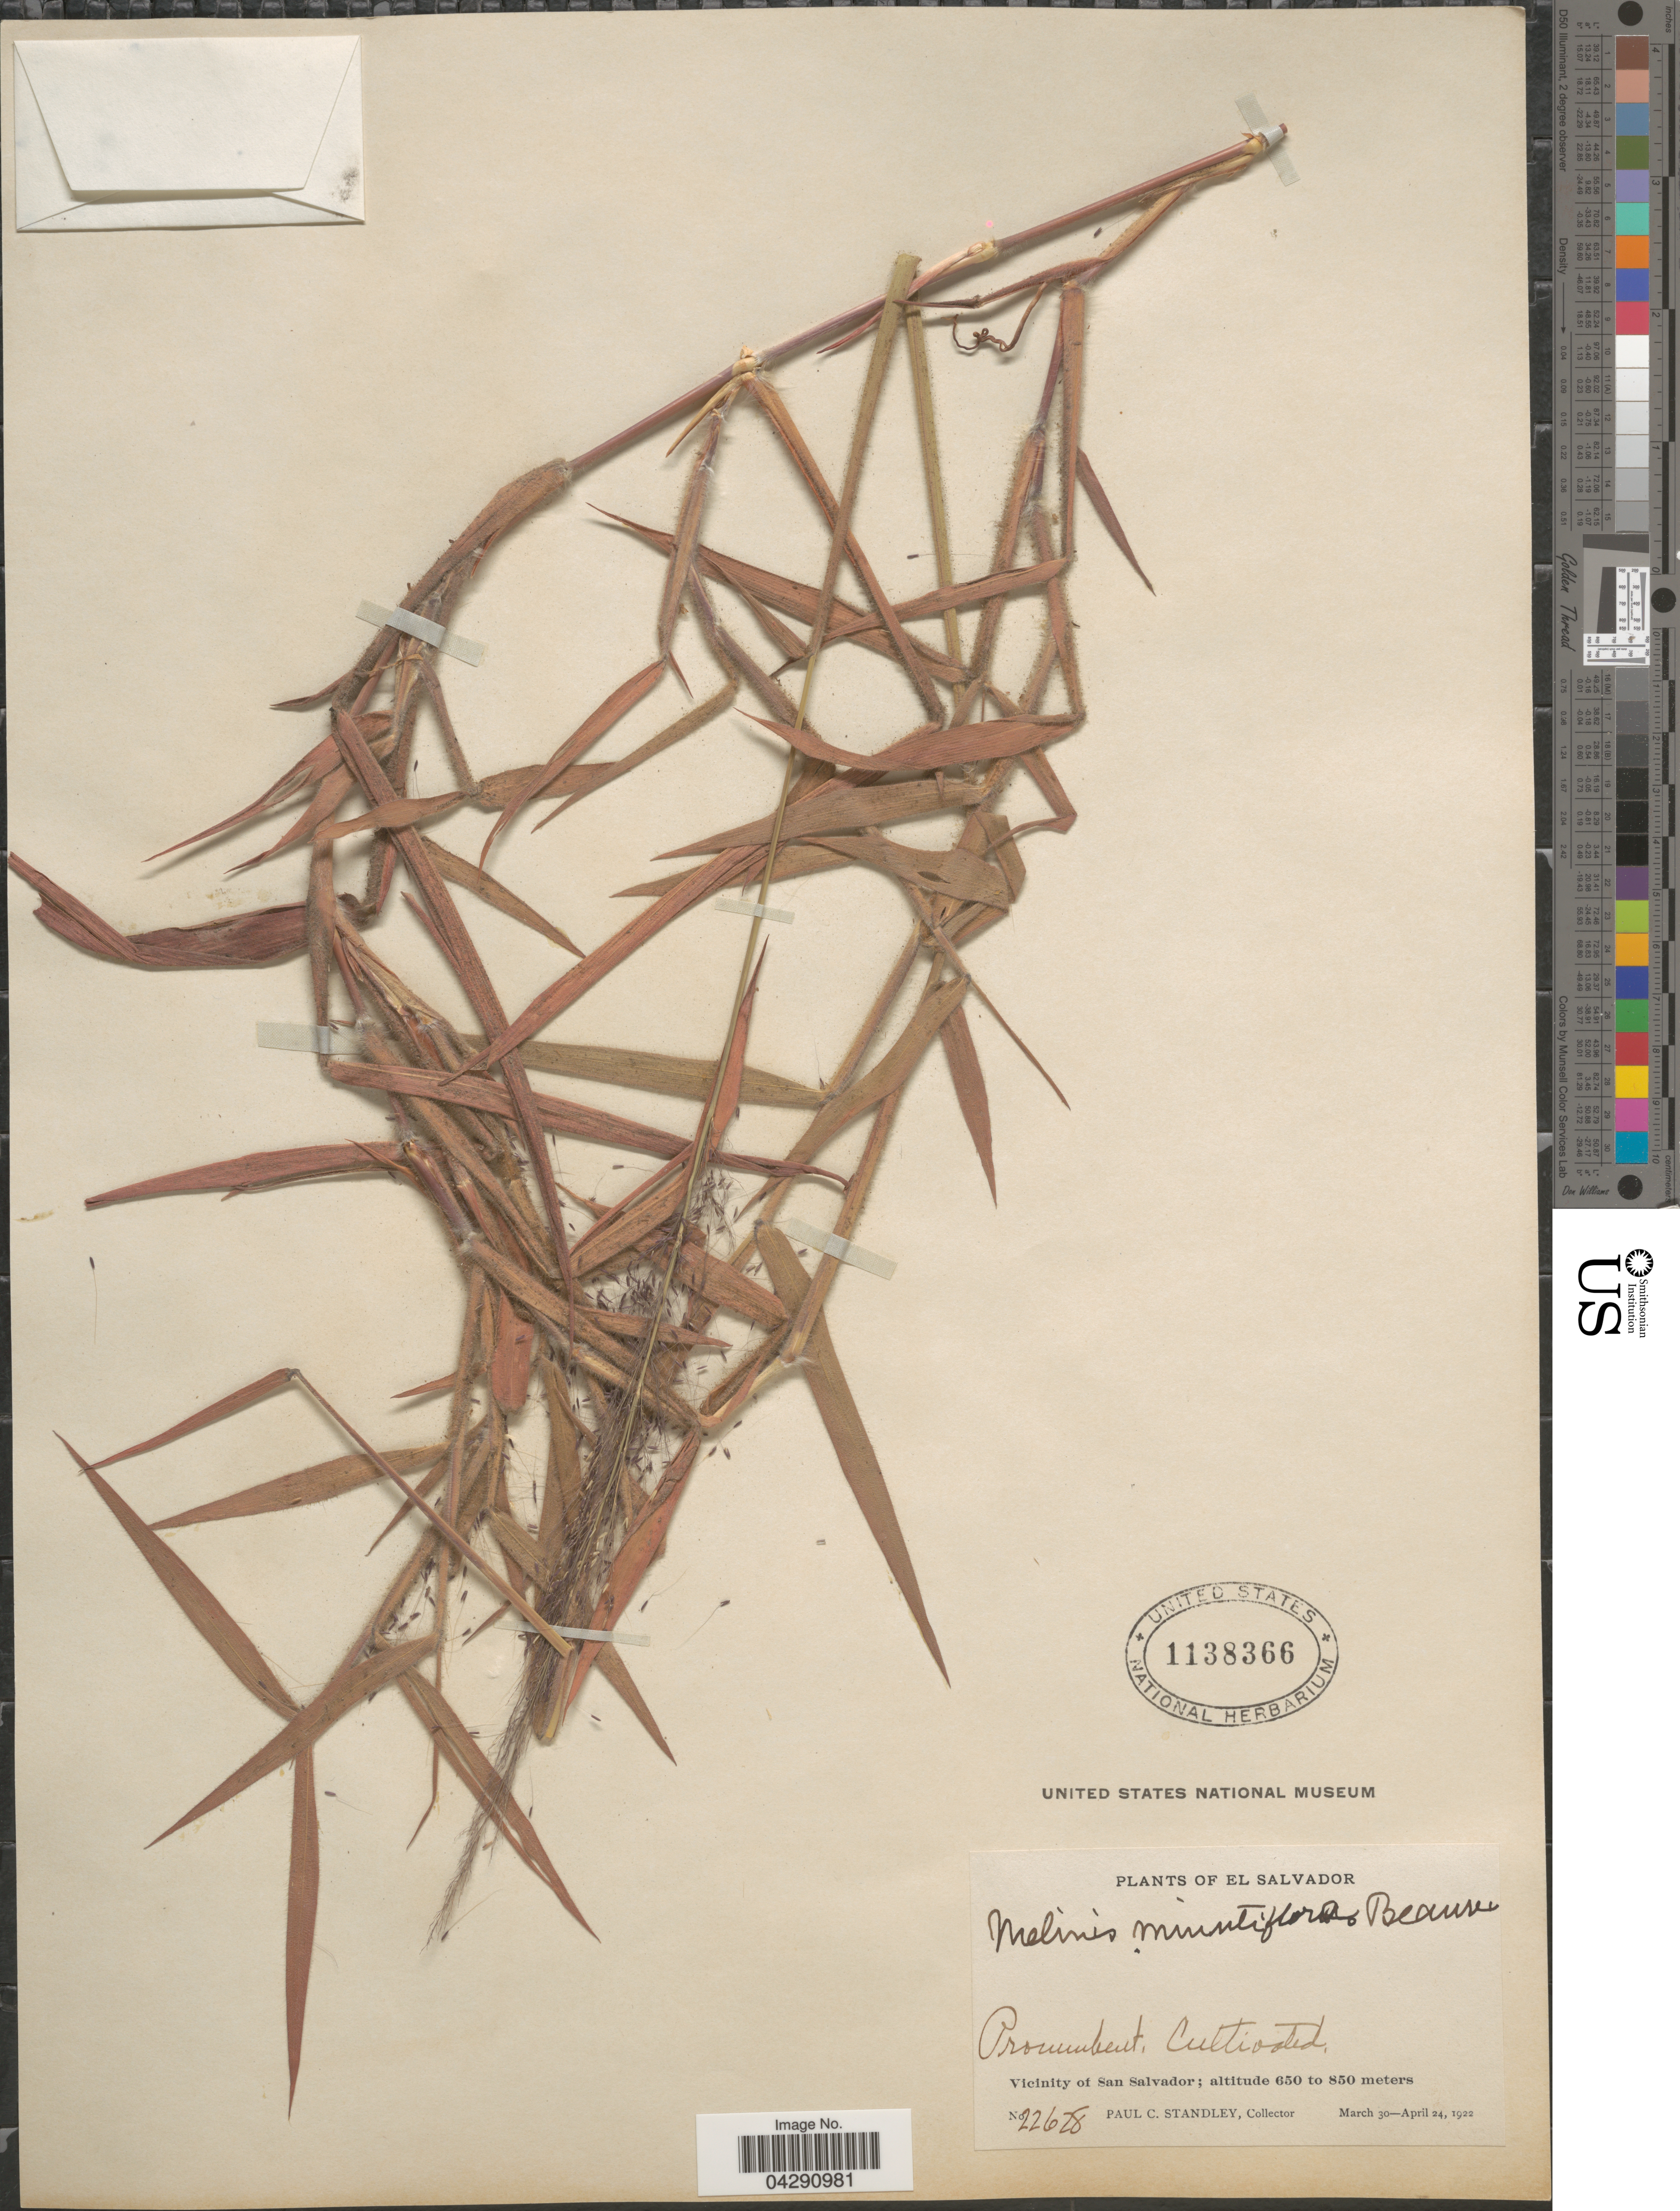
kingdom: Plantae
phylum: Tracheophyta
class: Liliopsida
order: Poales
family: Poaceae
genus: Melinis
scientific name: Melinis minutiflora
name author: P. Beauv.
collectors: P. C. Standley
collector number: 22628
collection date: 1922-03-30/1922-04-24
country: El Salvador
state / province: San Salvador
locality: Vicinity of San Salvador.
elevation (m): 650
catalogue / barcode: US 1138366